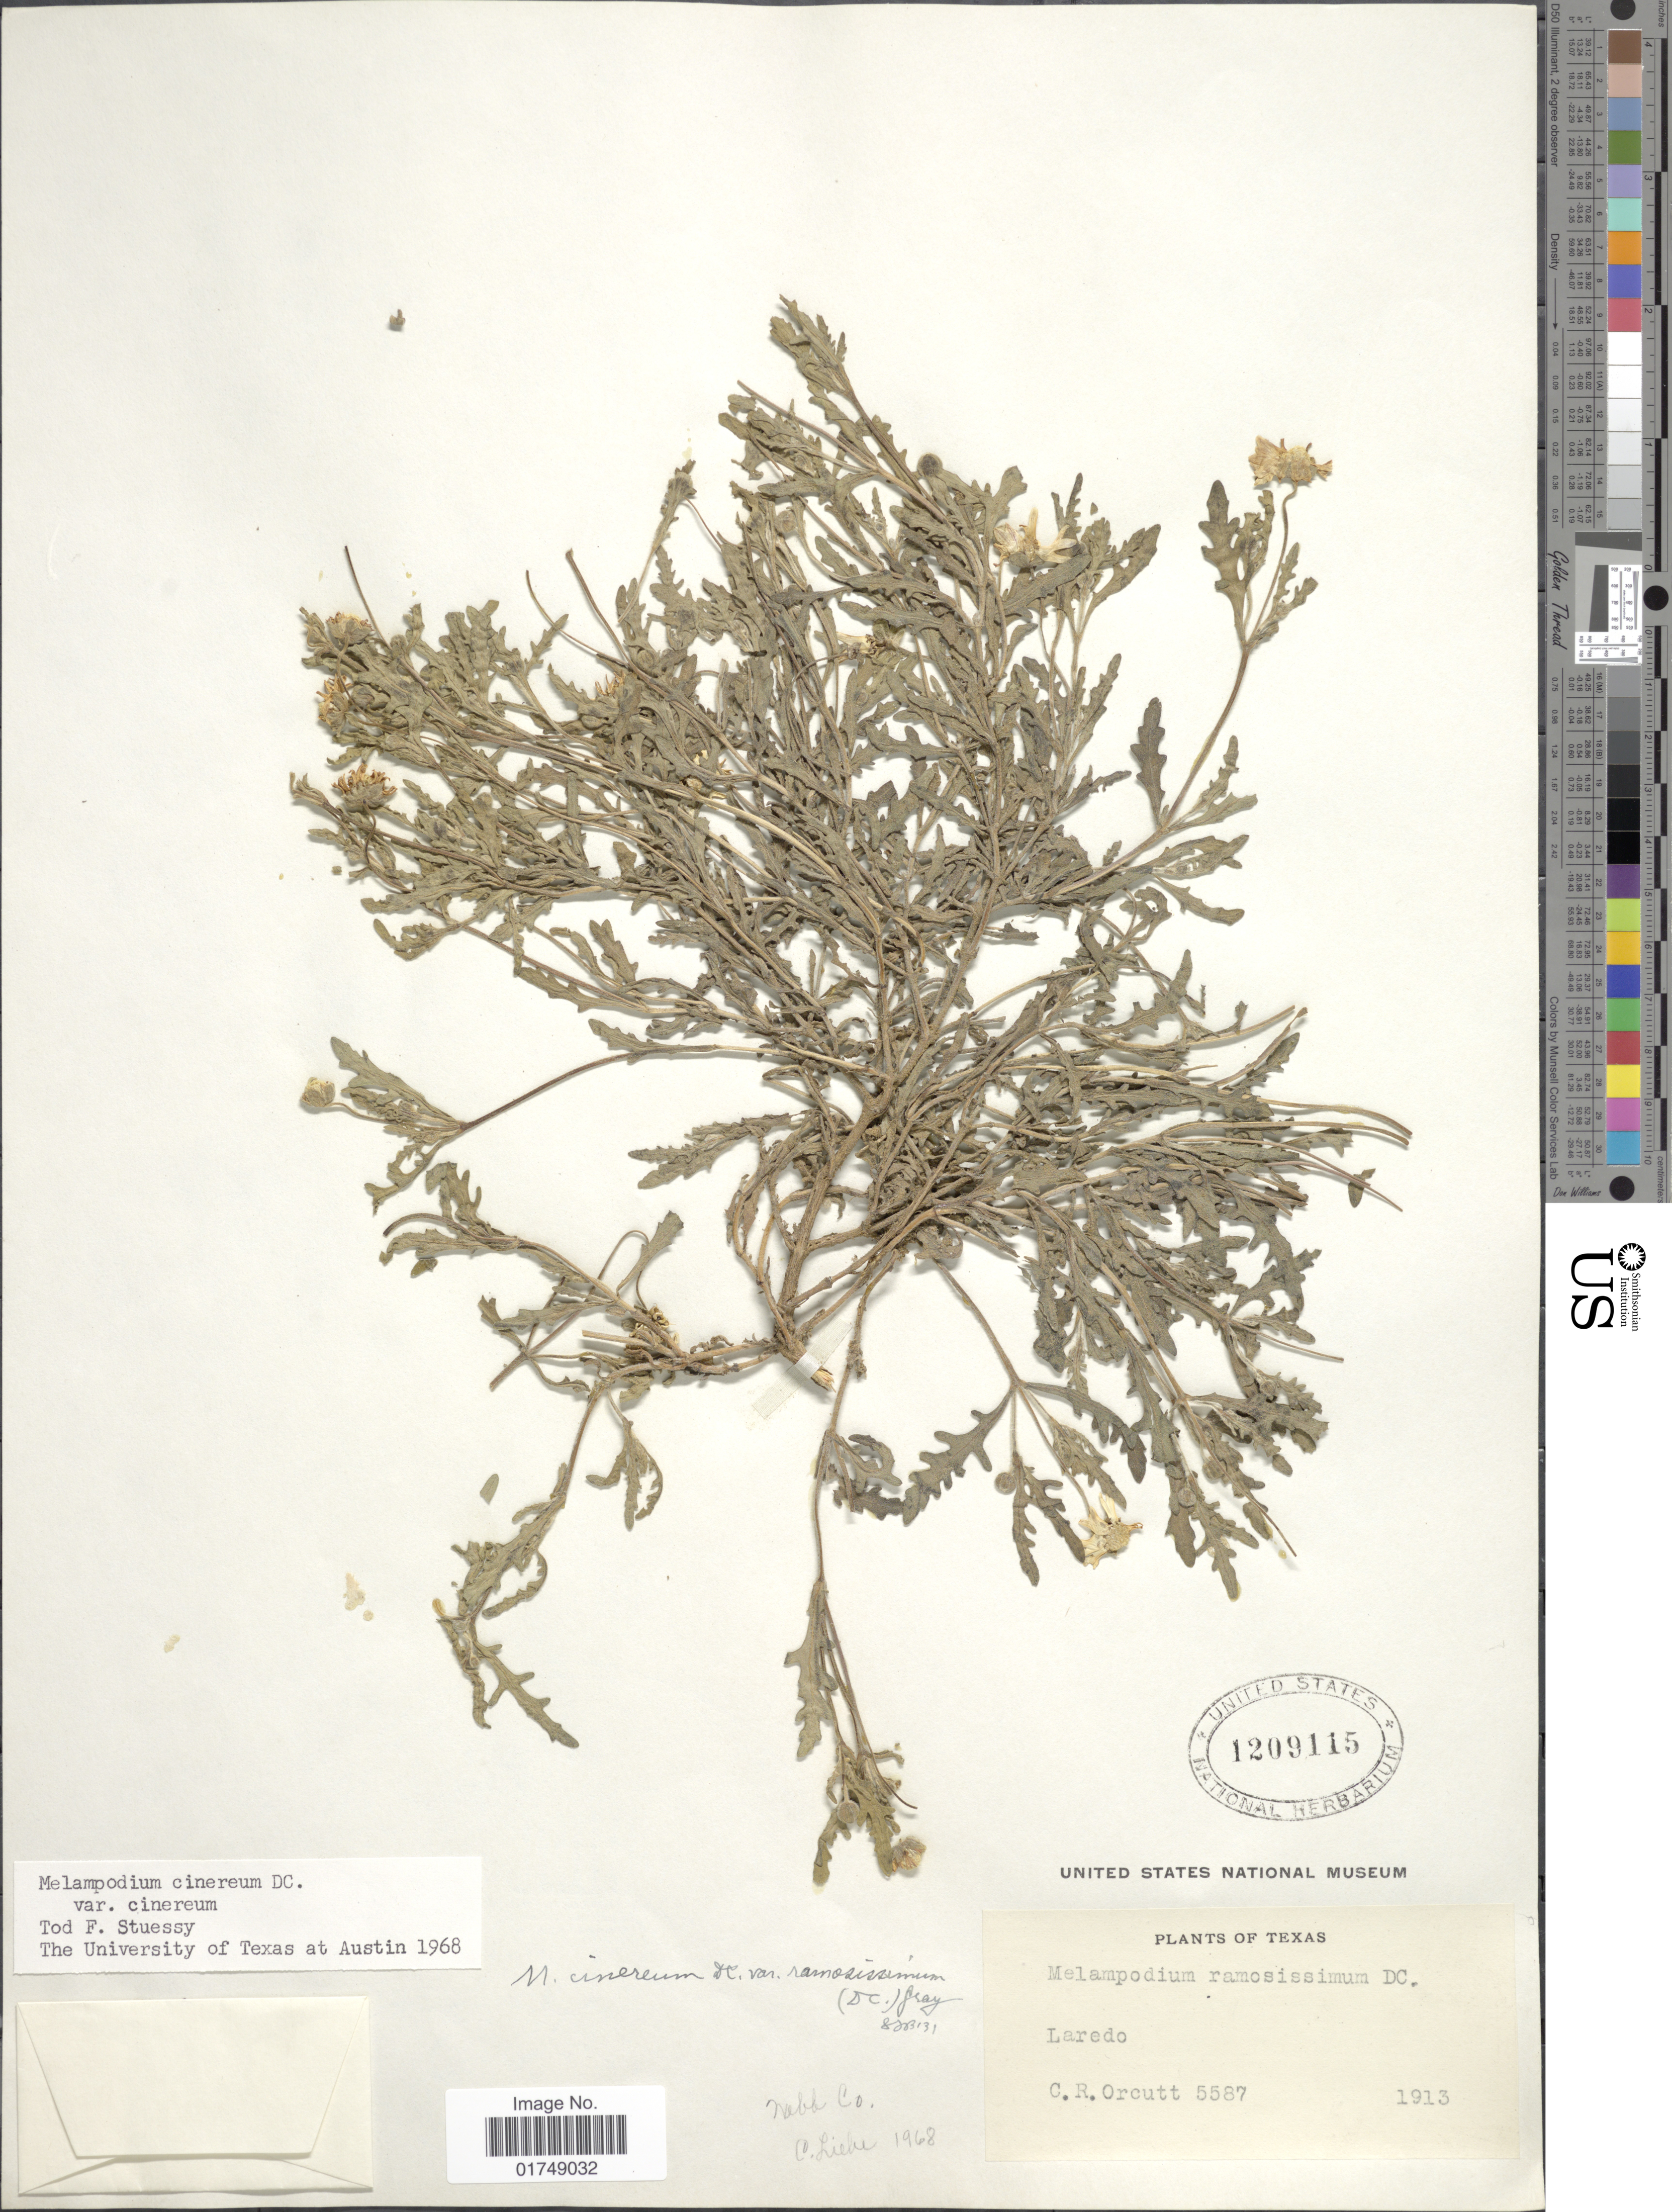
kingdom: Plantae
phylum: Tracheophyta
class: Magnoliopsida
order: Asterales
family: Asteraceae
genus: Melampodium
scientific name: Melampodium cinereum var. cinereum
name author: DC.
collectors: C. R. Orcutt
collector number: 5587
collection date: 1913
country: United States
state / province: Texas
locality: Laredo, Webb Co.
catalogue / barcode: US 1209115